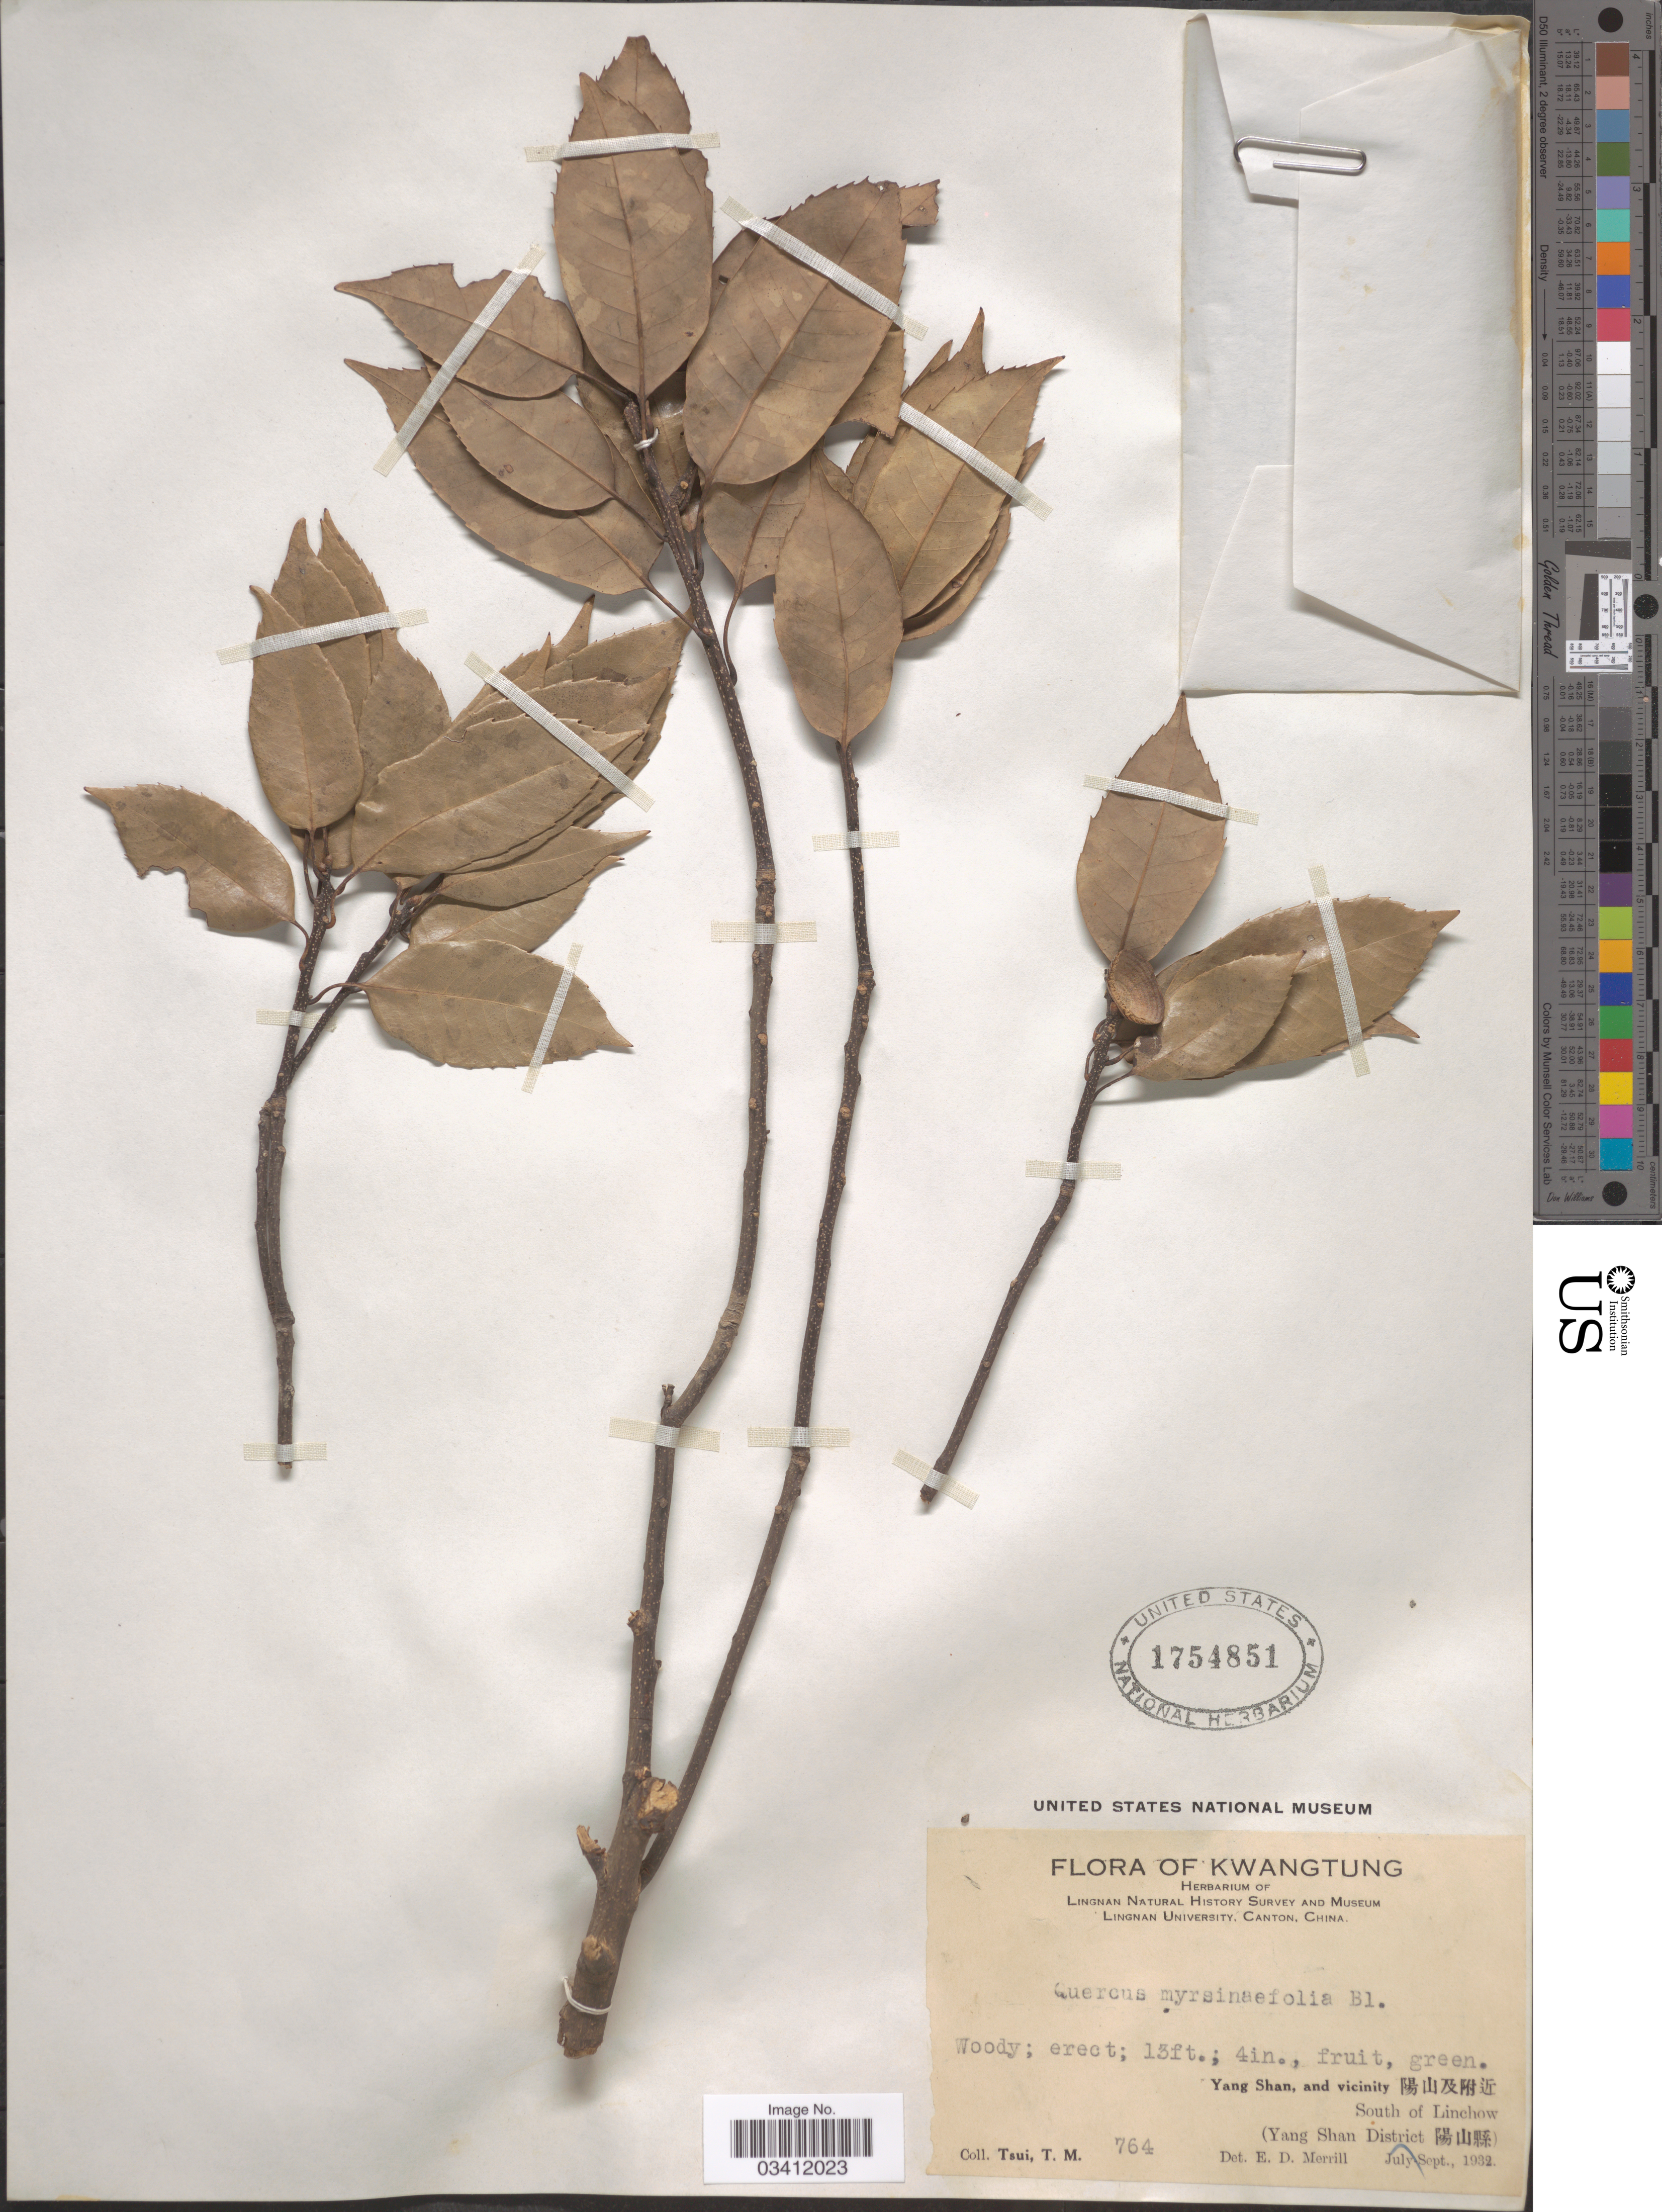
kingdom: Plantae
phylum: Tracheophyta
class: Magnoliopsida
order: Fagales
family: Fagaceae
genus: Quercus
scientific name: Quercus myrsinifolia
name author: Blume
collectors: T. Tsui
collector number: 764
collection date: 1932-09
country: China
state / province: Guangdong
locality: Kwatung.Yang Shan, and vicinity South of Linchow (Yang Shan District).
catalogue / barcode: US 1754851